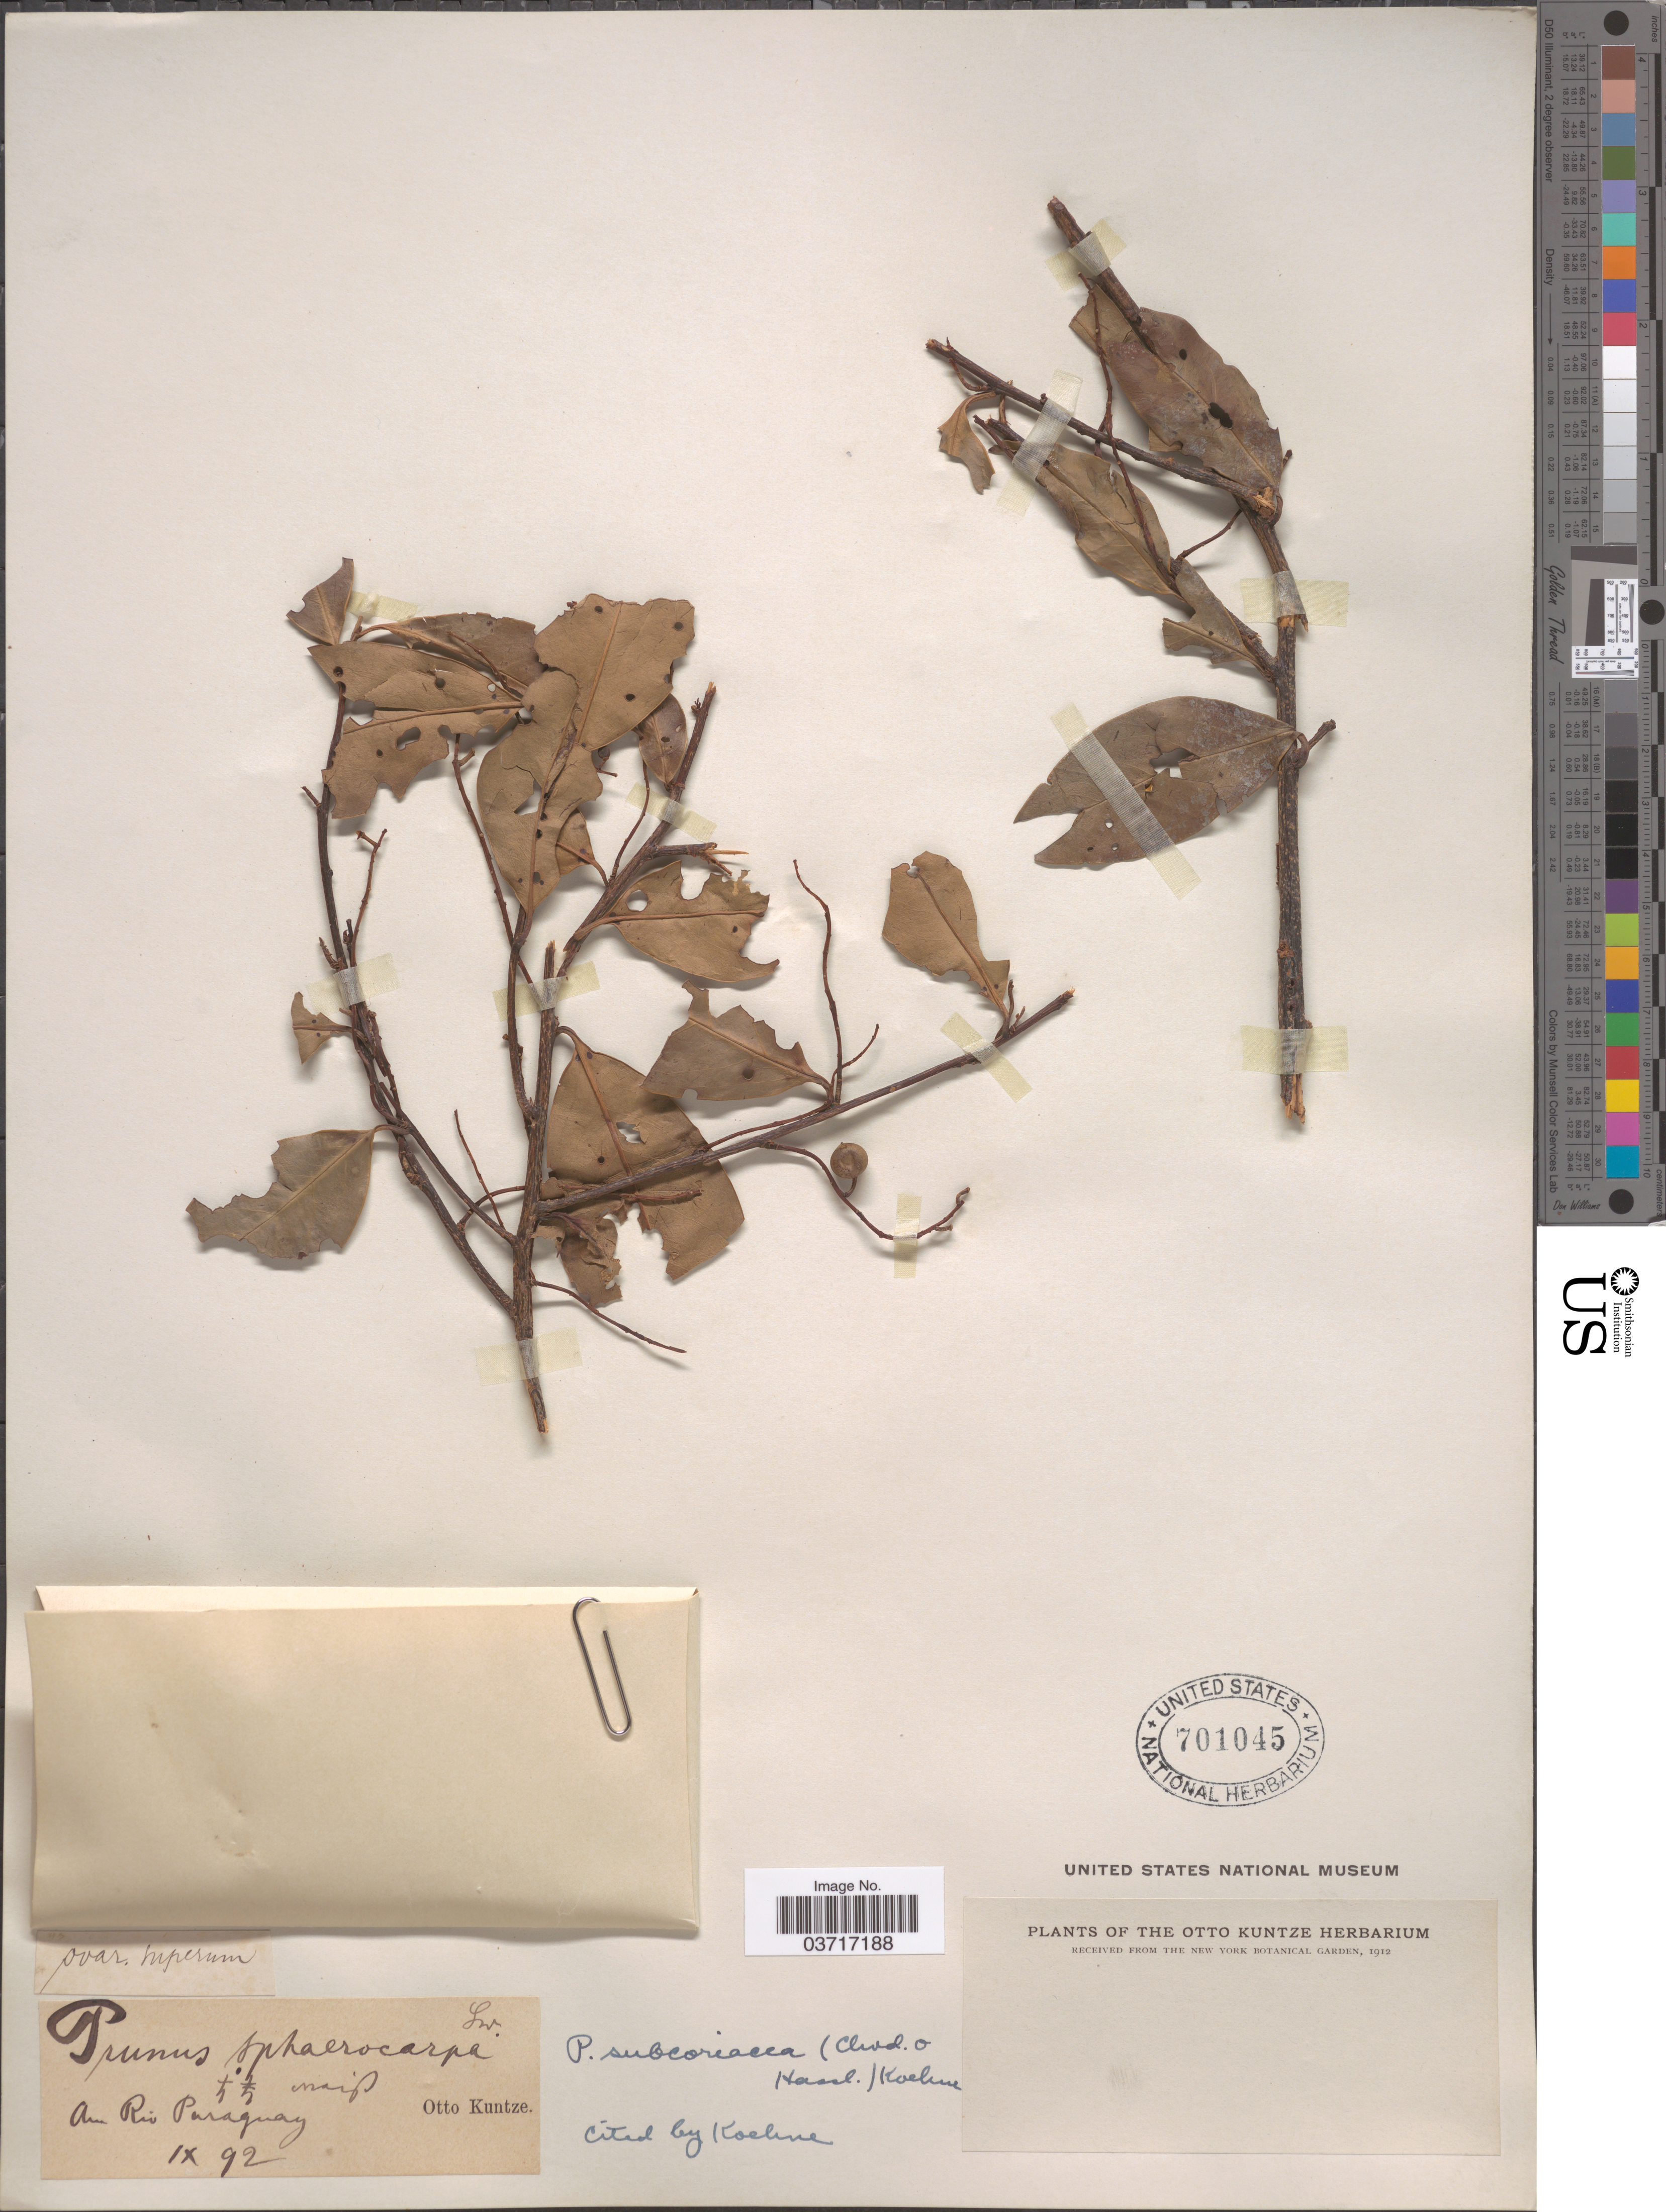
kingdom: Plantae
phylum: Tracheophyta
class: Magnoliopsida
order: Rosales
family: Rosaceae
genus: Prunus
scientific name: Prunus subcoriacea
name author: Koehne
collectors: C.E.O. Kuntze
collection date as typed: Transcribed d/m/y: /6/92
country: Paraguay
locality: Am Rio Paraguay.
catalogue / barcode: US 701045